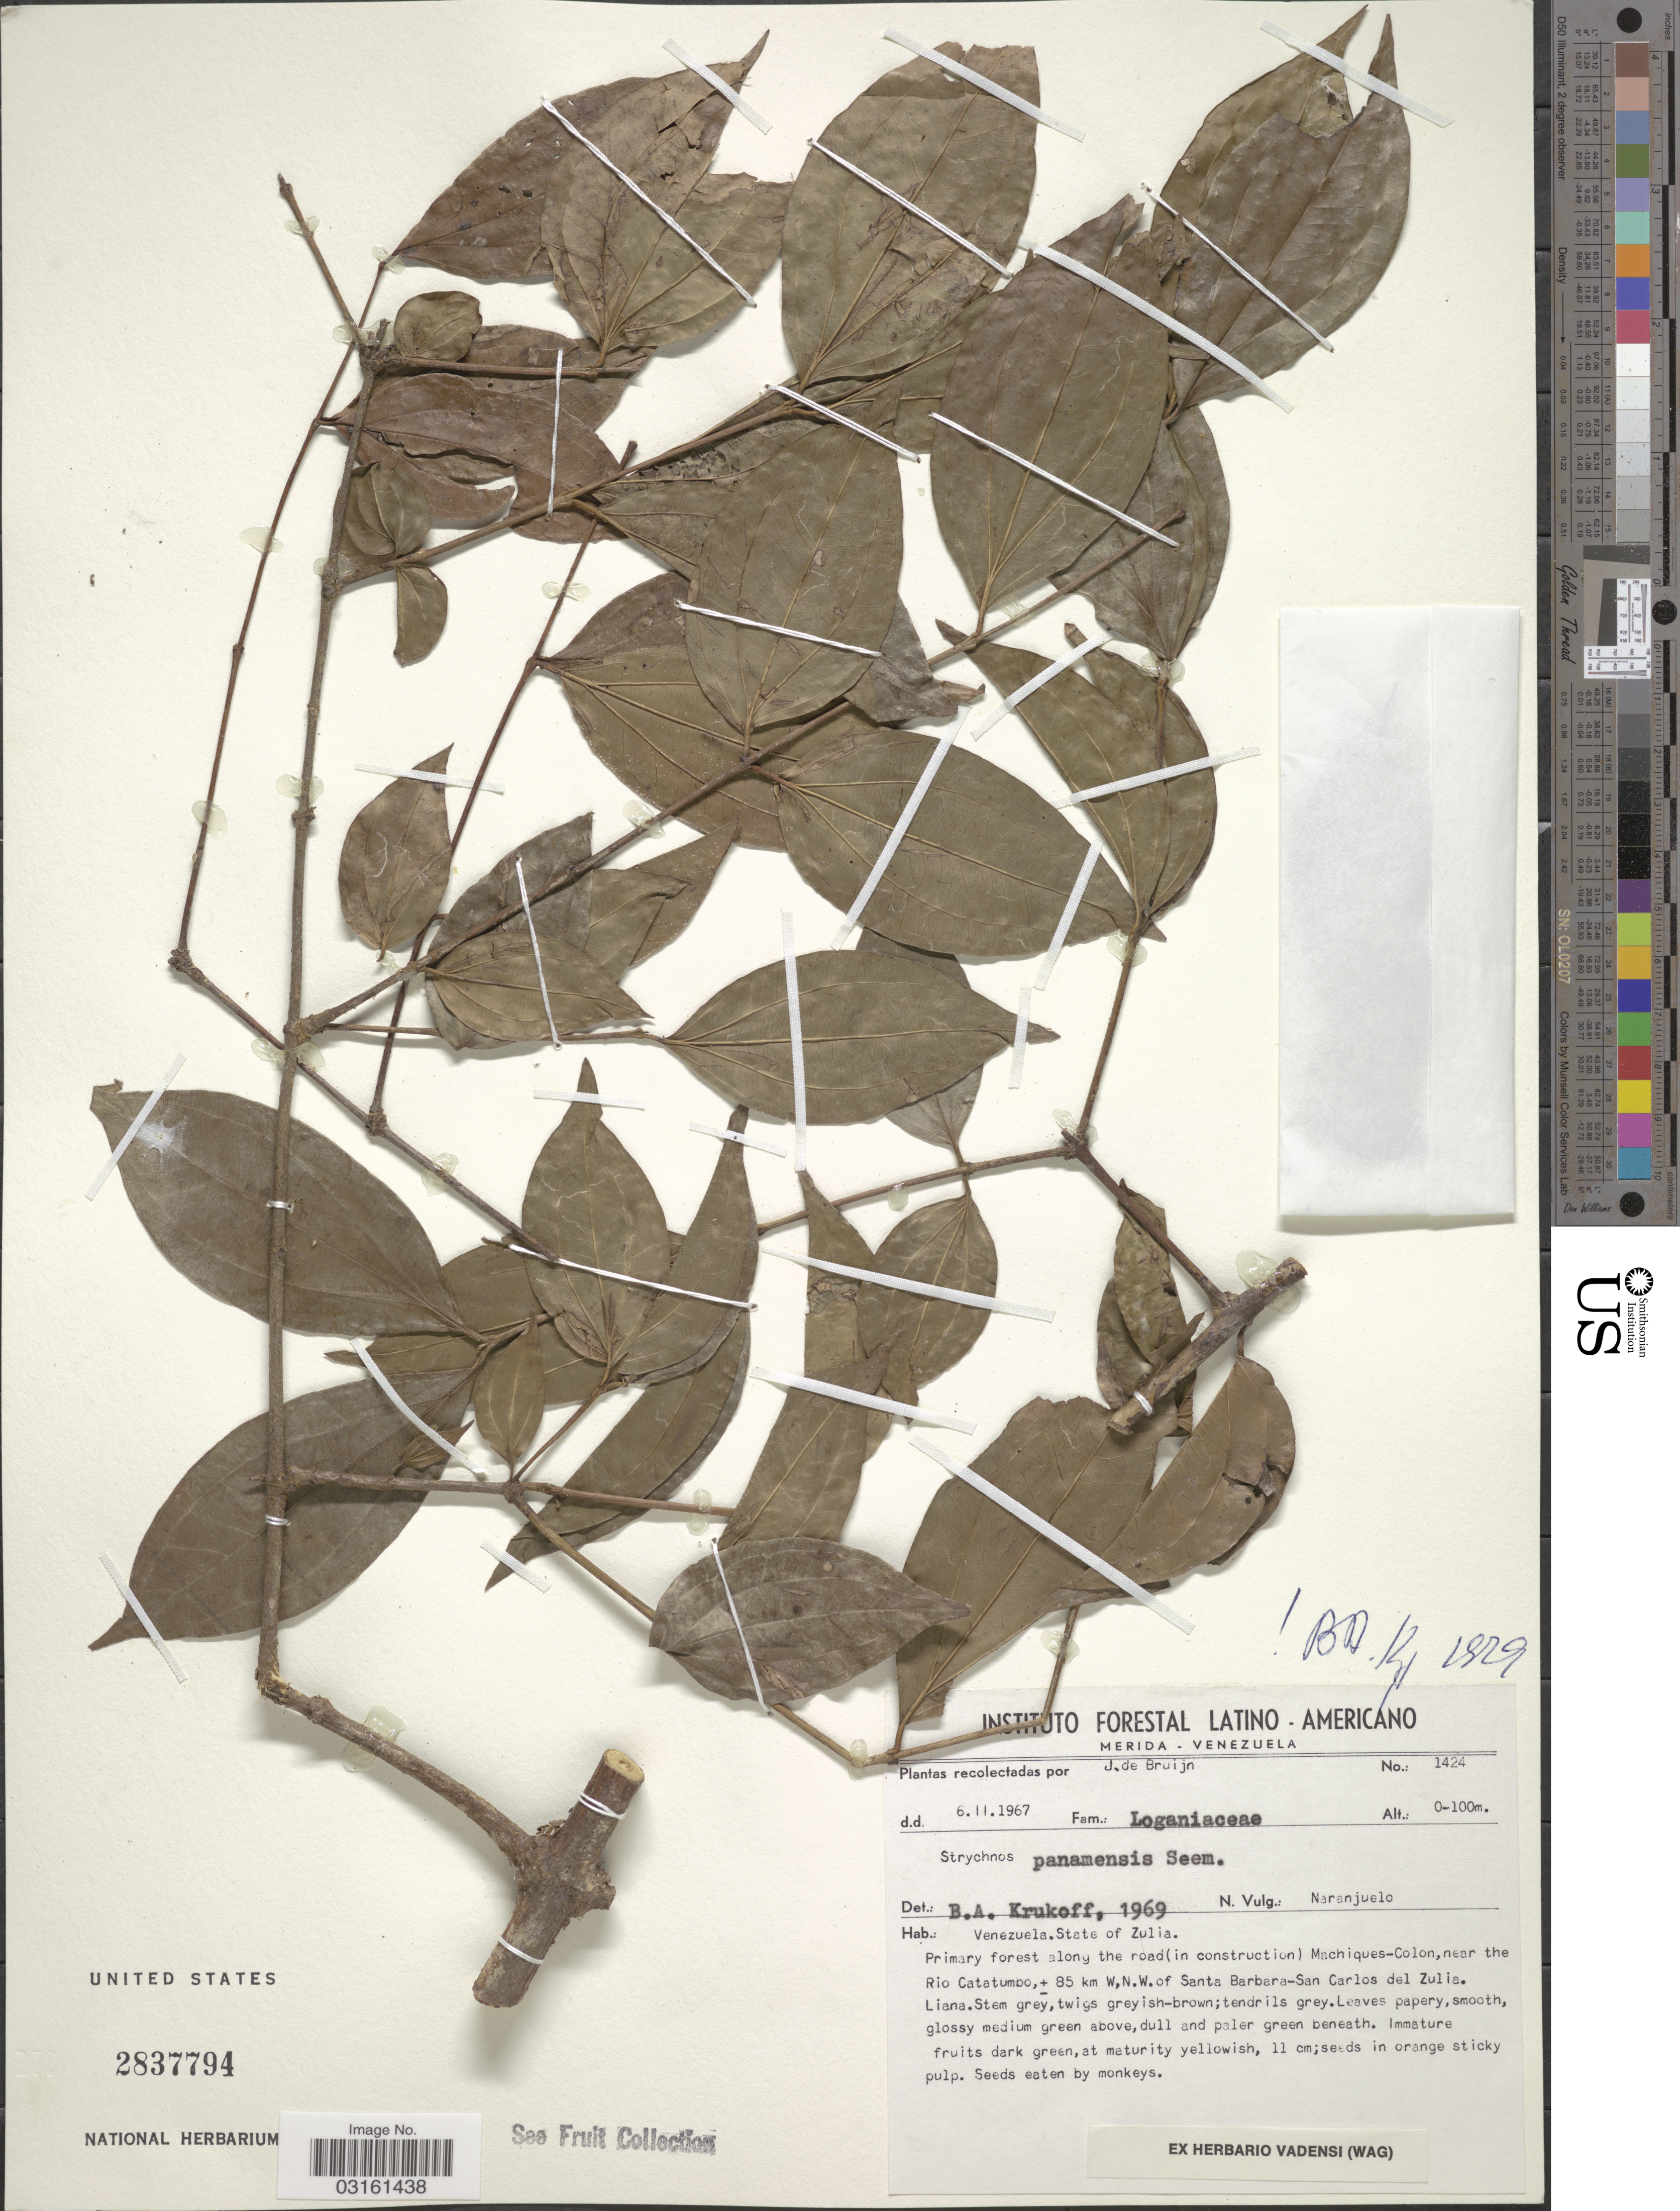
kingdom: Plantae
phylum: Tracheophyta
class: Magnoliopsida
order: Gentianales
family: Loganiaceae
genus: Strychnos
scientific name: Strychnos panamensis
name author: Seem.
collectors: J. Bruijn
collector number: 1424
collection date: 1967-11-06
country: Venezuela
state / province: Zulia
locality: Primary forest along the road (in construction) Machiques-Colon, near the Rio Catatumbo, ± 85 km W,N.W. of Santa Barbara-San Carlos del Zulia.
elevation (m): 0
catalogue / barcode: US 2837794